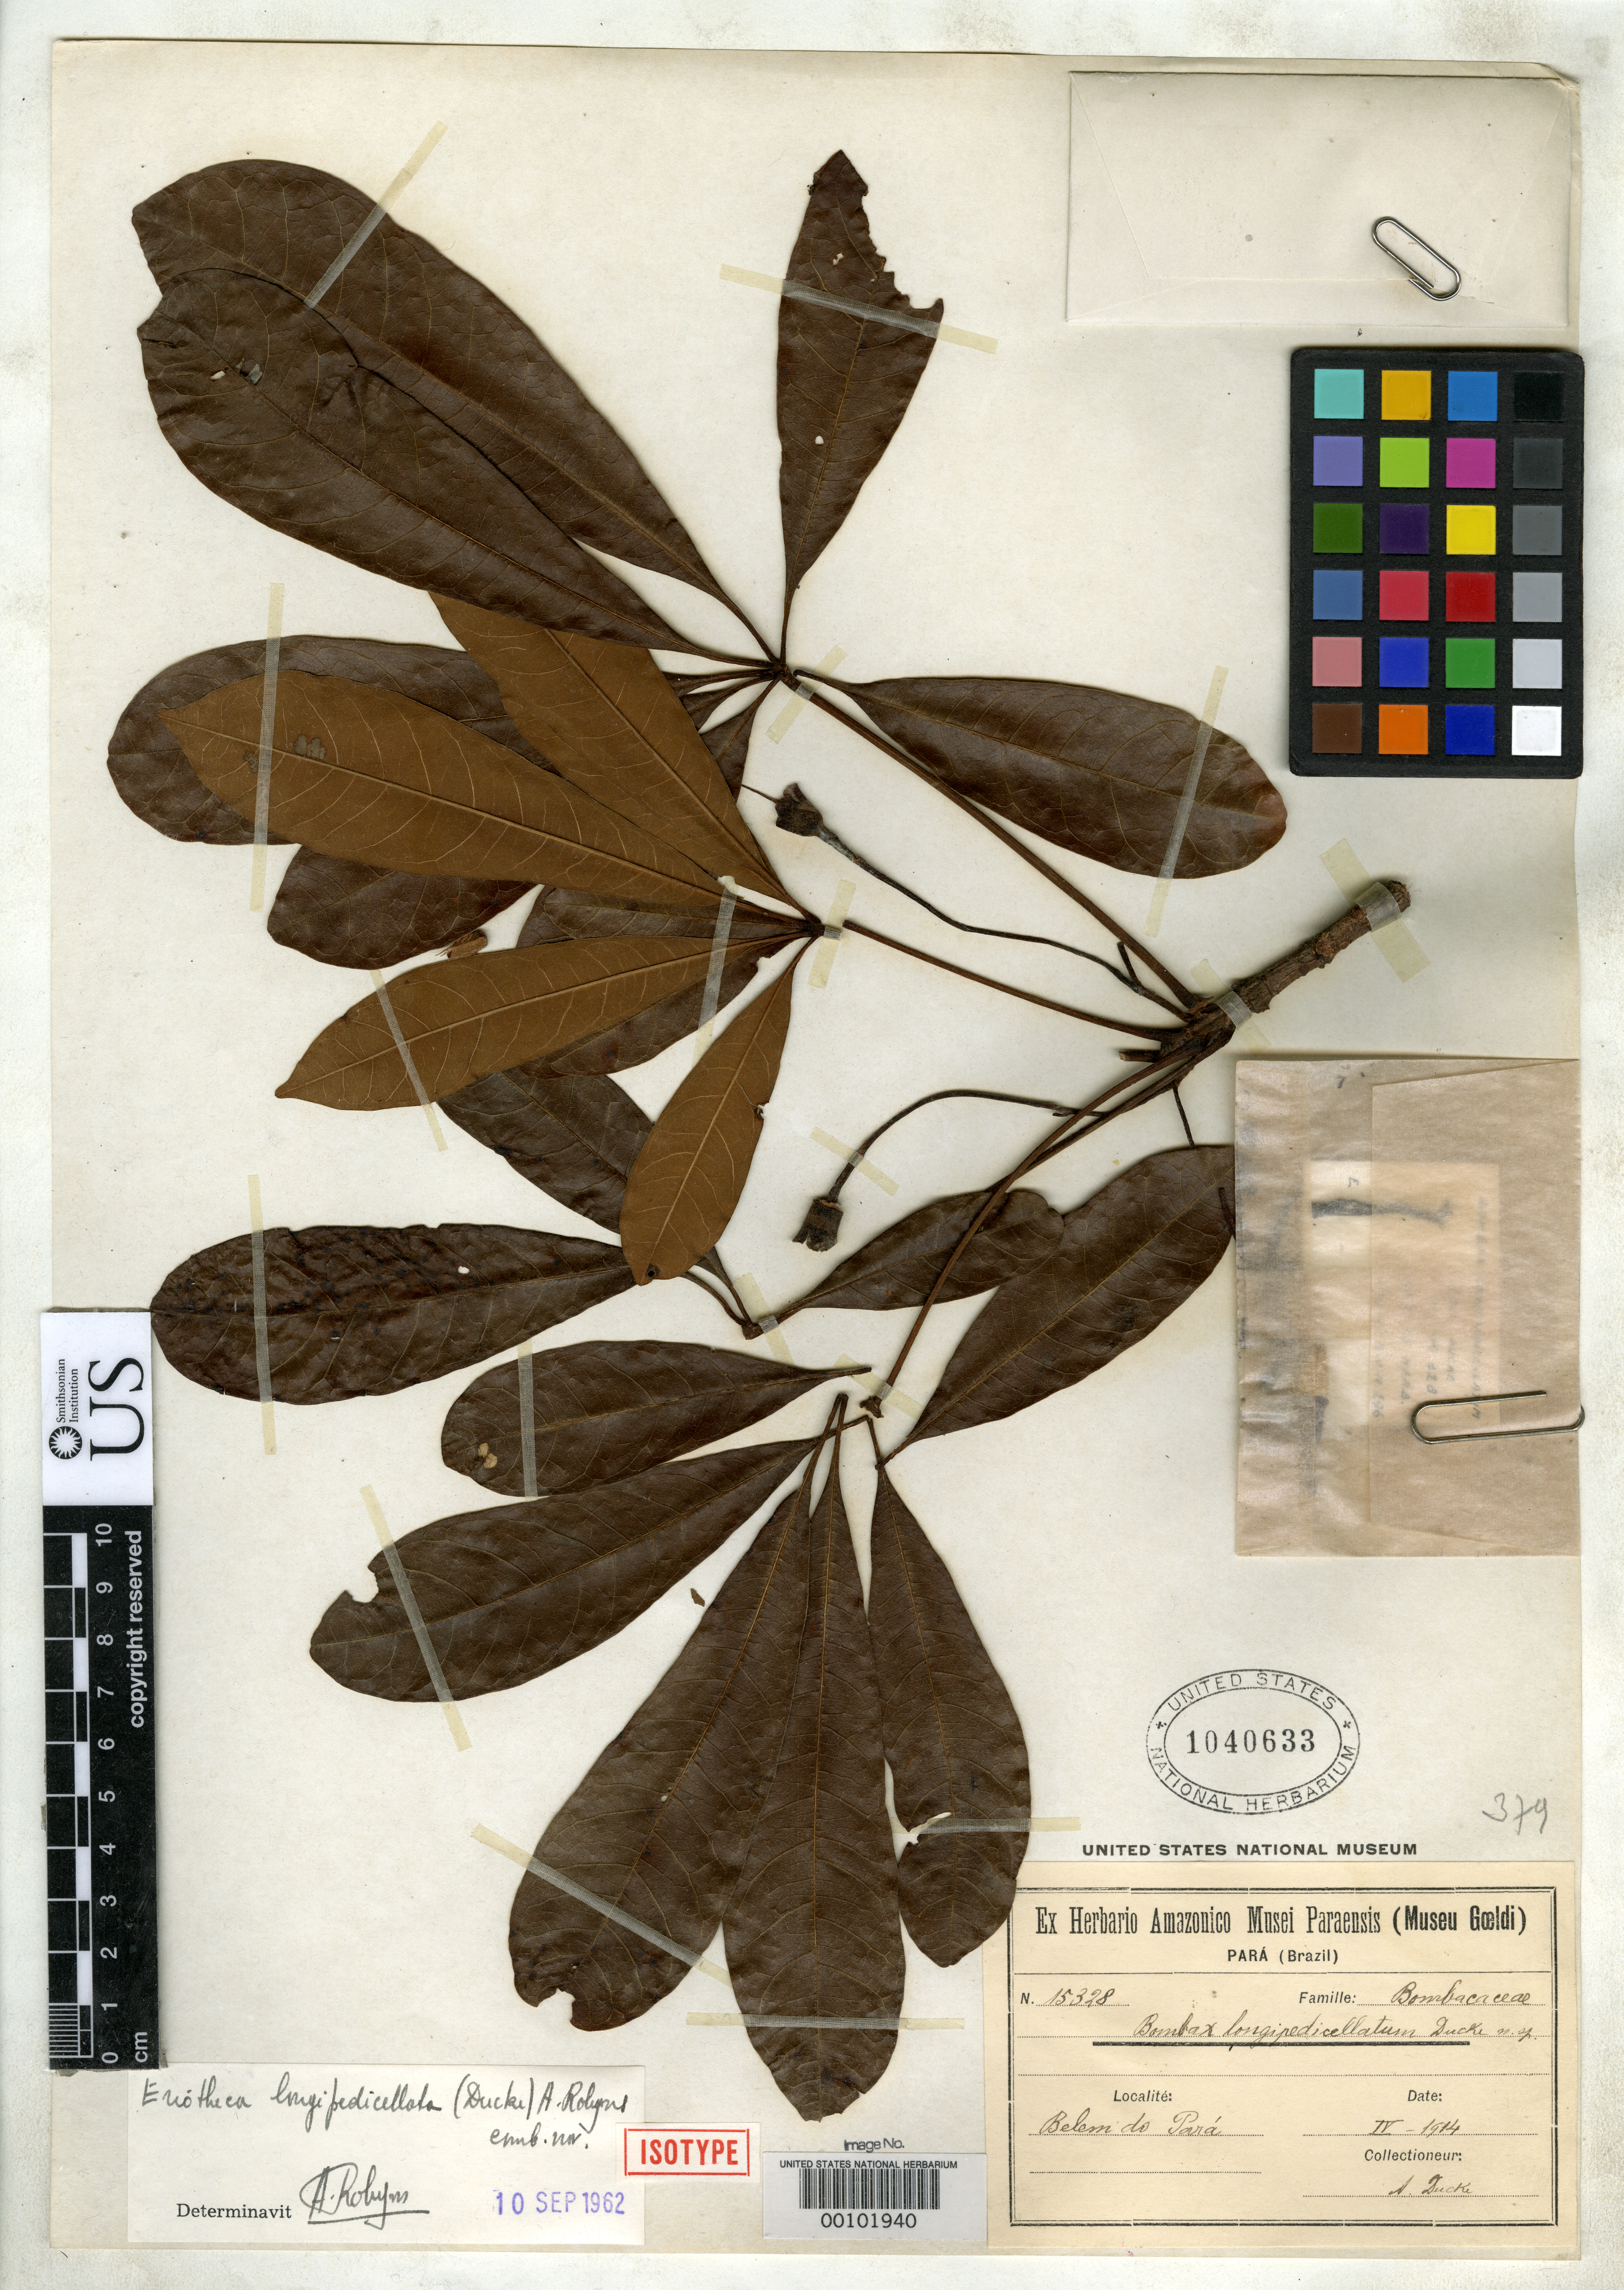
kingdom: Plantae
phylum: Tracheophyta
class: Magnoliopsida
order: Malvales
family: Malvaceae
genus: Bombax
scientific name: Bombax longipedicellatum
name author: Ducke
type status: Isotype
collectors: A. Ducke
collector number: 15328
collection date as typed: Apr 1914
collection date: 1914-04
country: Brazil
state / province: Pará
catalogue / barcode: US 1040633